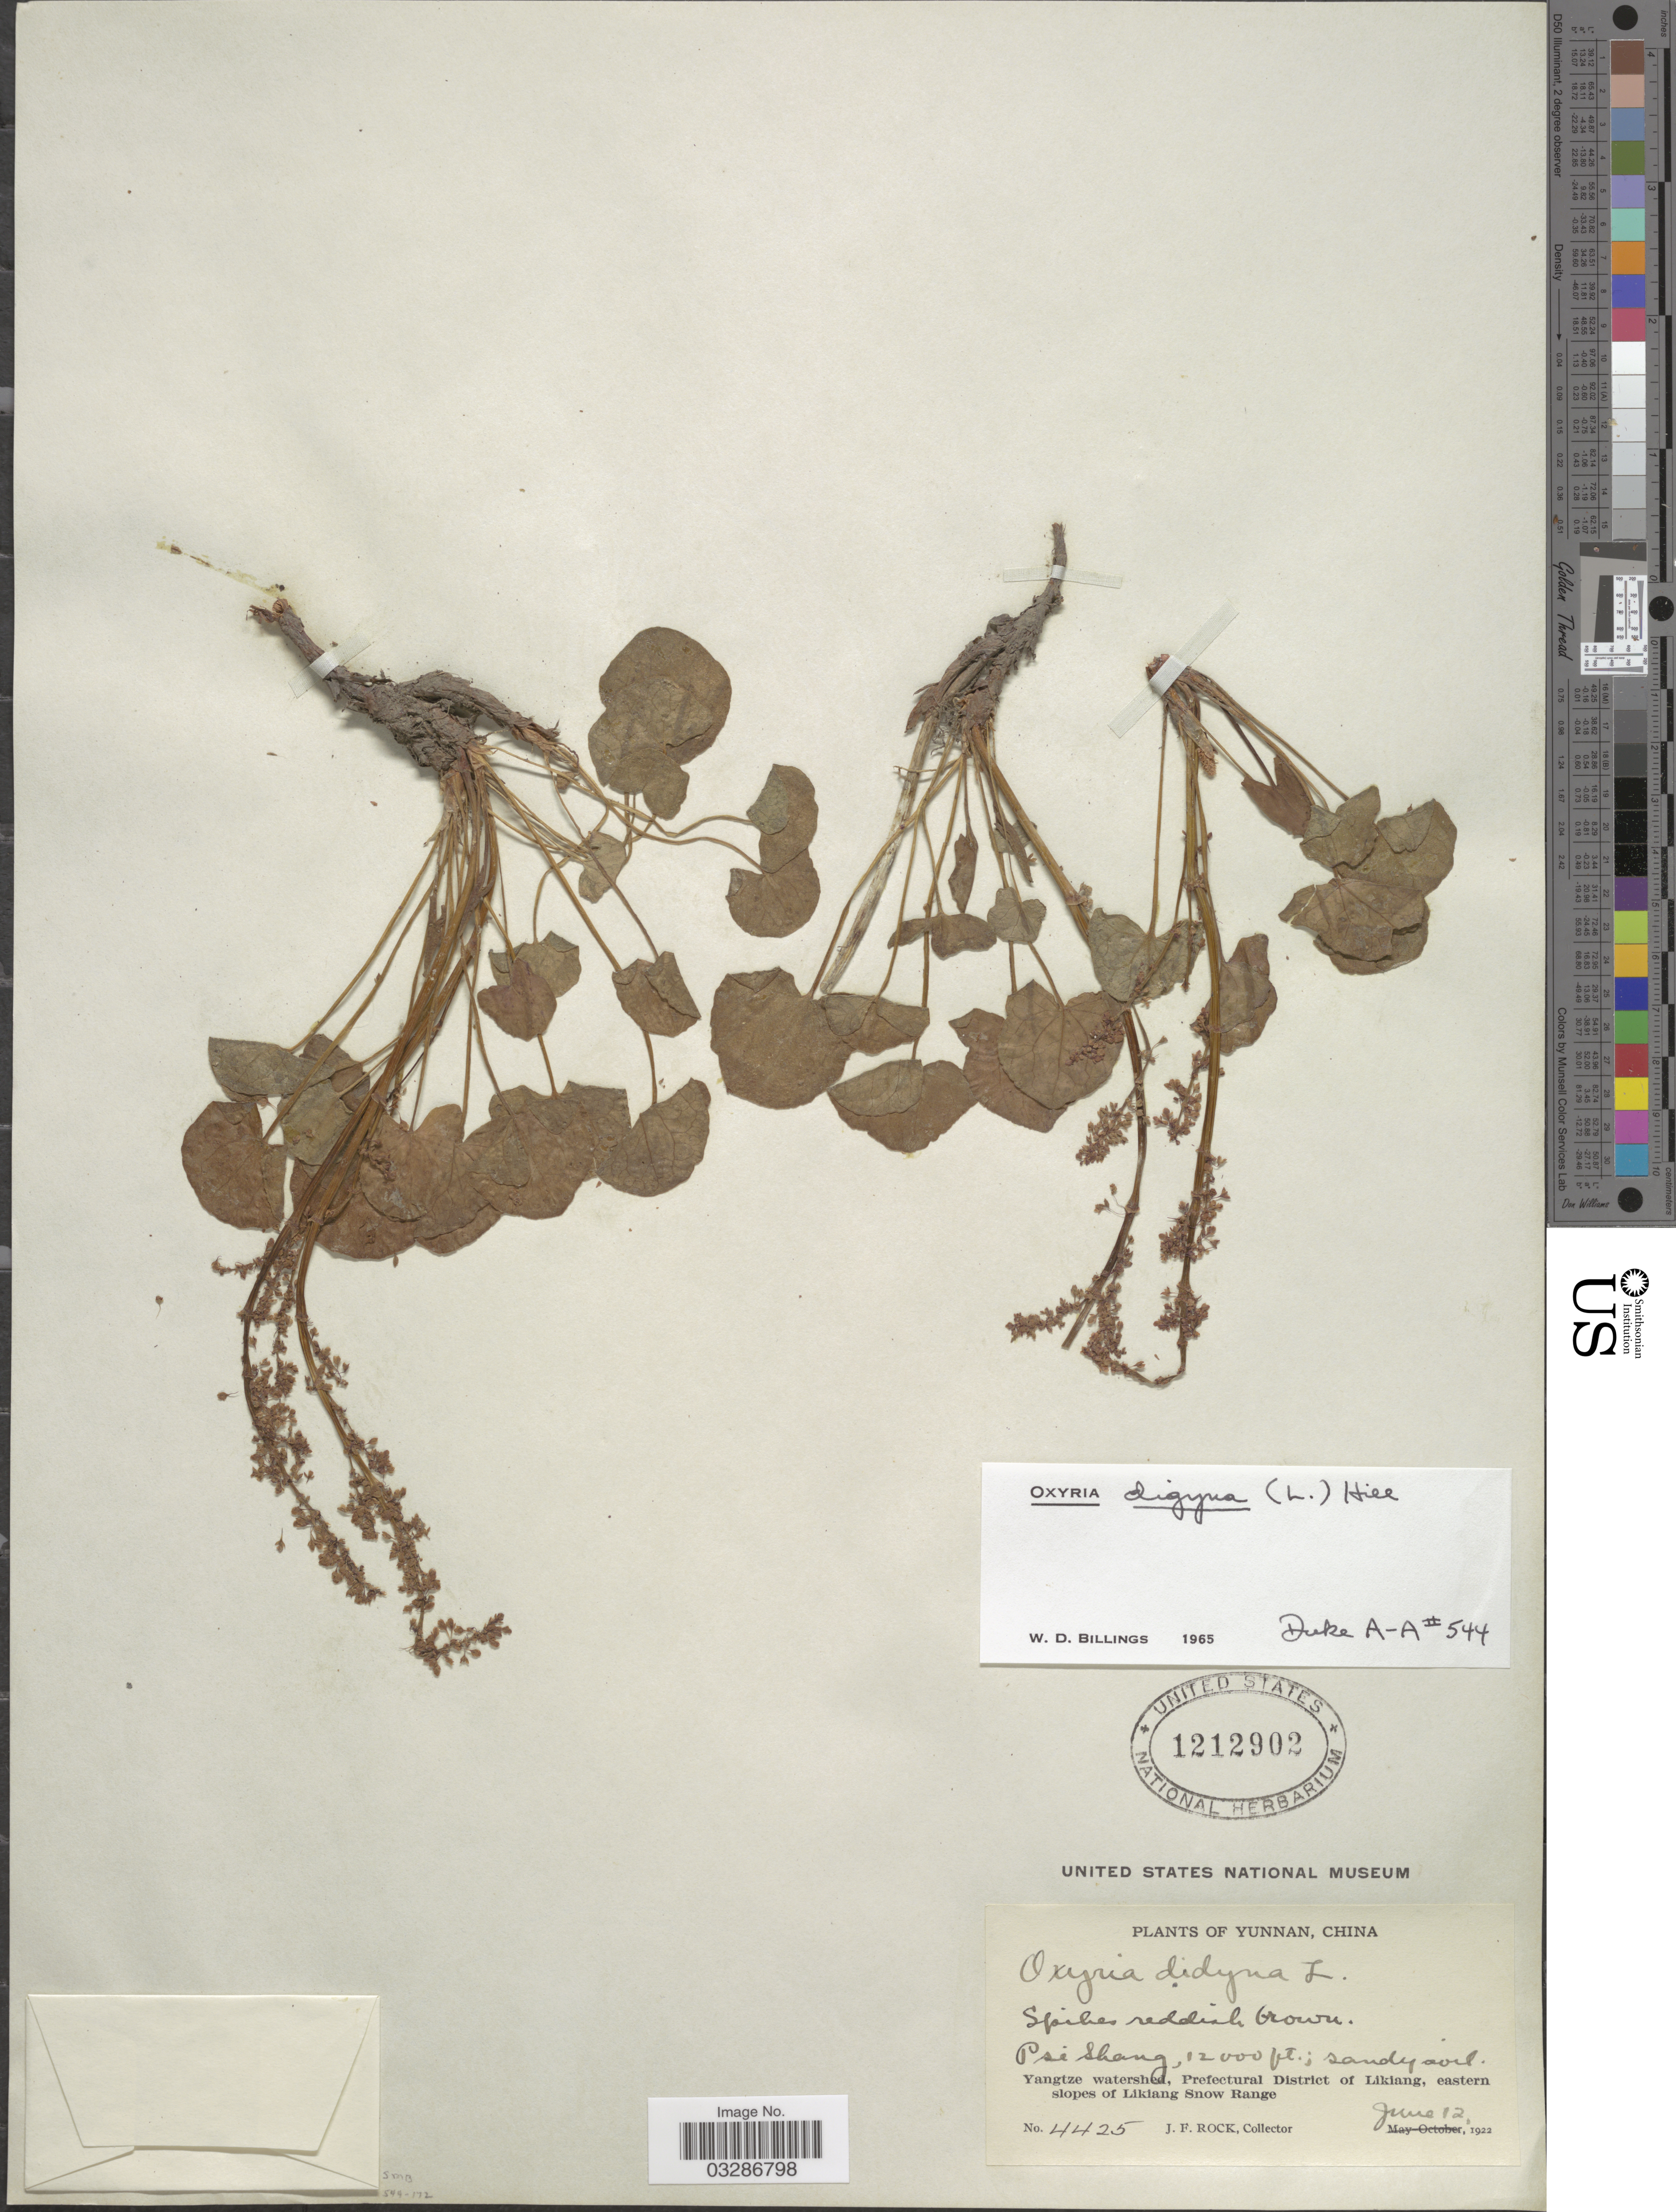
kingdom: Plantae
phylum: Tracheophyta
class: Magnoliopsida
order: Caryophyllales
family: Polygonaceae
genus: Oxyria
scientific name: Oxyria digyna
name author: (L.) Hill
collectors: J. Rock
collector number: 4425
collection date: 1922-06-12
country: China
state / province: Yunnan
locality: Psi Shang. Yangtze watershed, Prefectural District of Likiang, eastern slopes of Likiang Snow Range.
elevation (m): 3658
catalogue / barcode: US 1212902